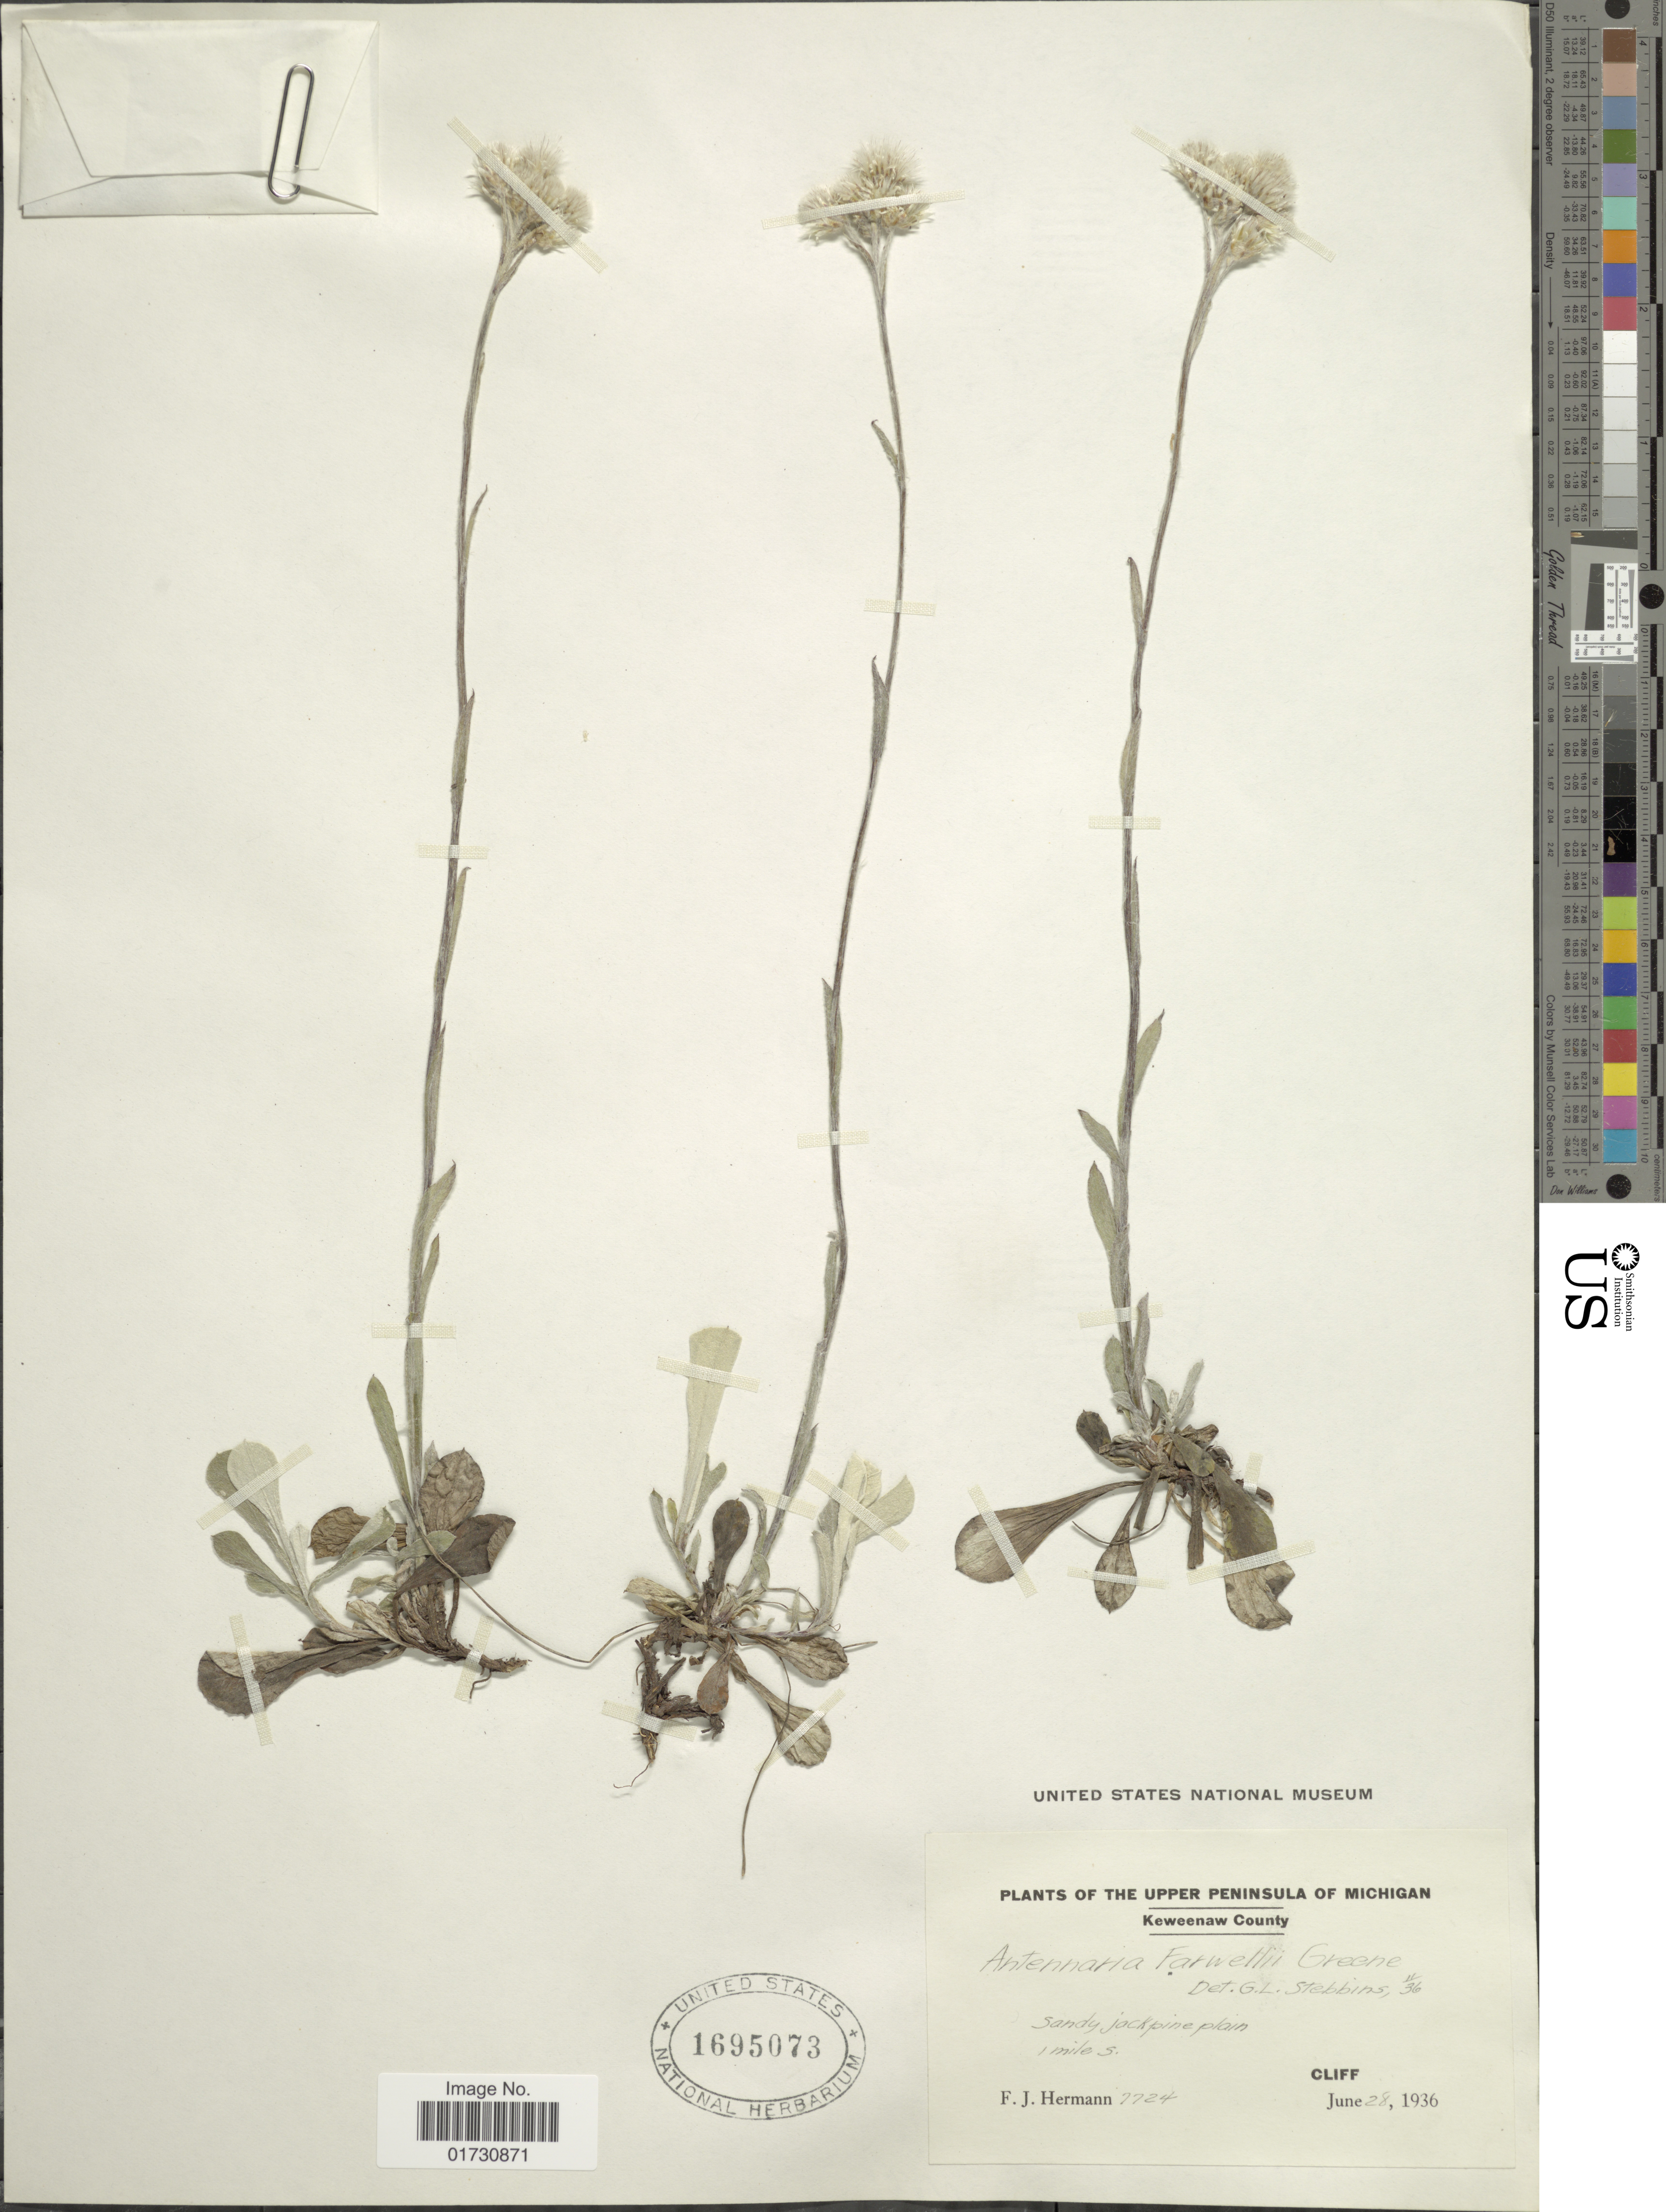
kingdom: Plantae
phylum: Tracheophyta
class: Magnoliopsida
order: Asterales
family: Asteraceae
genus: Antennaria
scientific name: Antennaria farwellii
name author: Greene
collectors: F. J. Hermann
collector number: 7724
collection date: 1936-06-28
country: United States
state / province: Michigan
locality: The Upper Peninsula of Michigan, Keweenaw County, 1 mile S., Cliff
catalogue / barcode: US 1695073